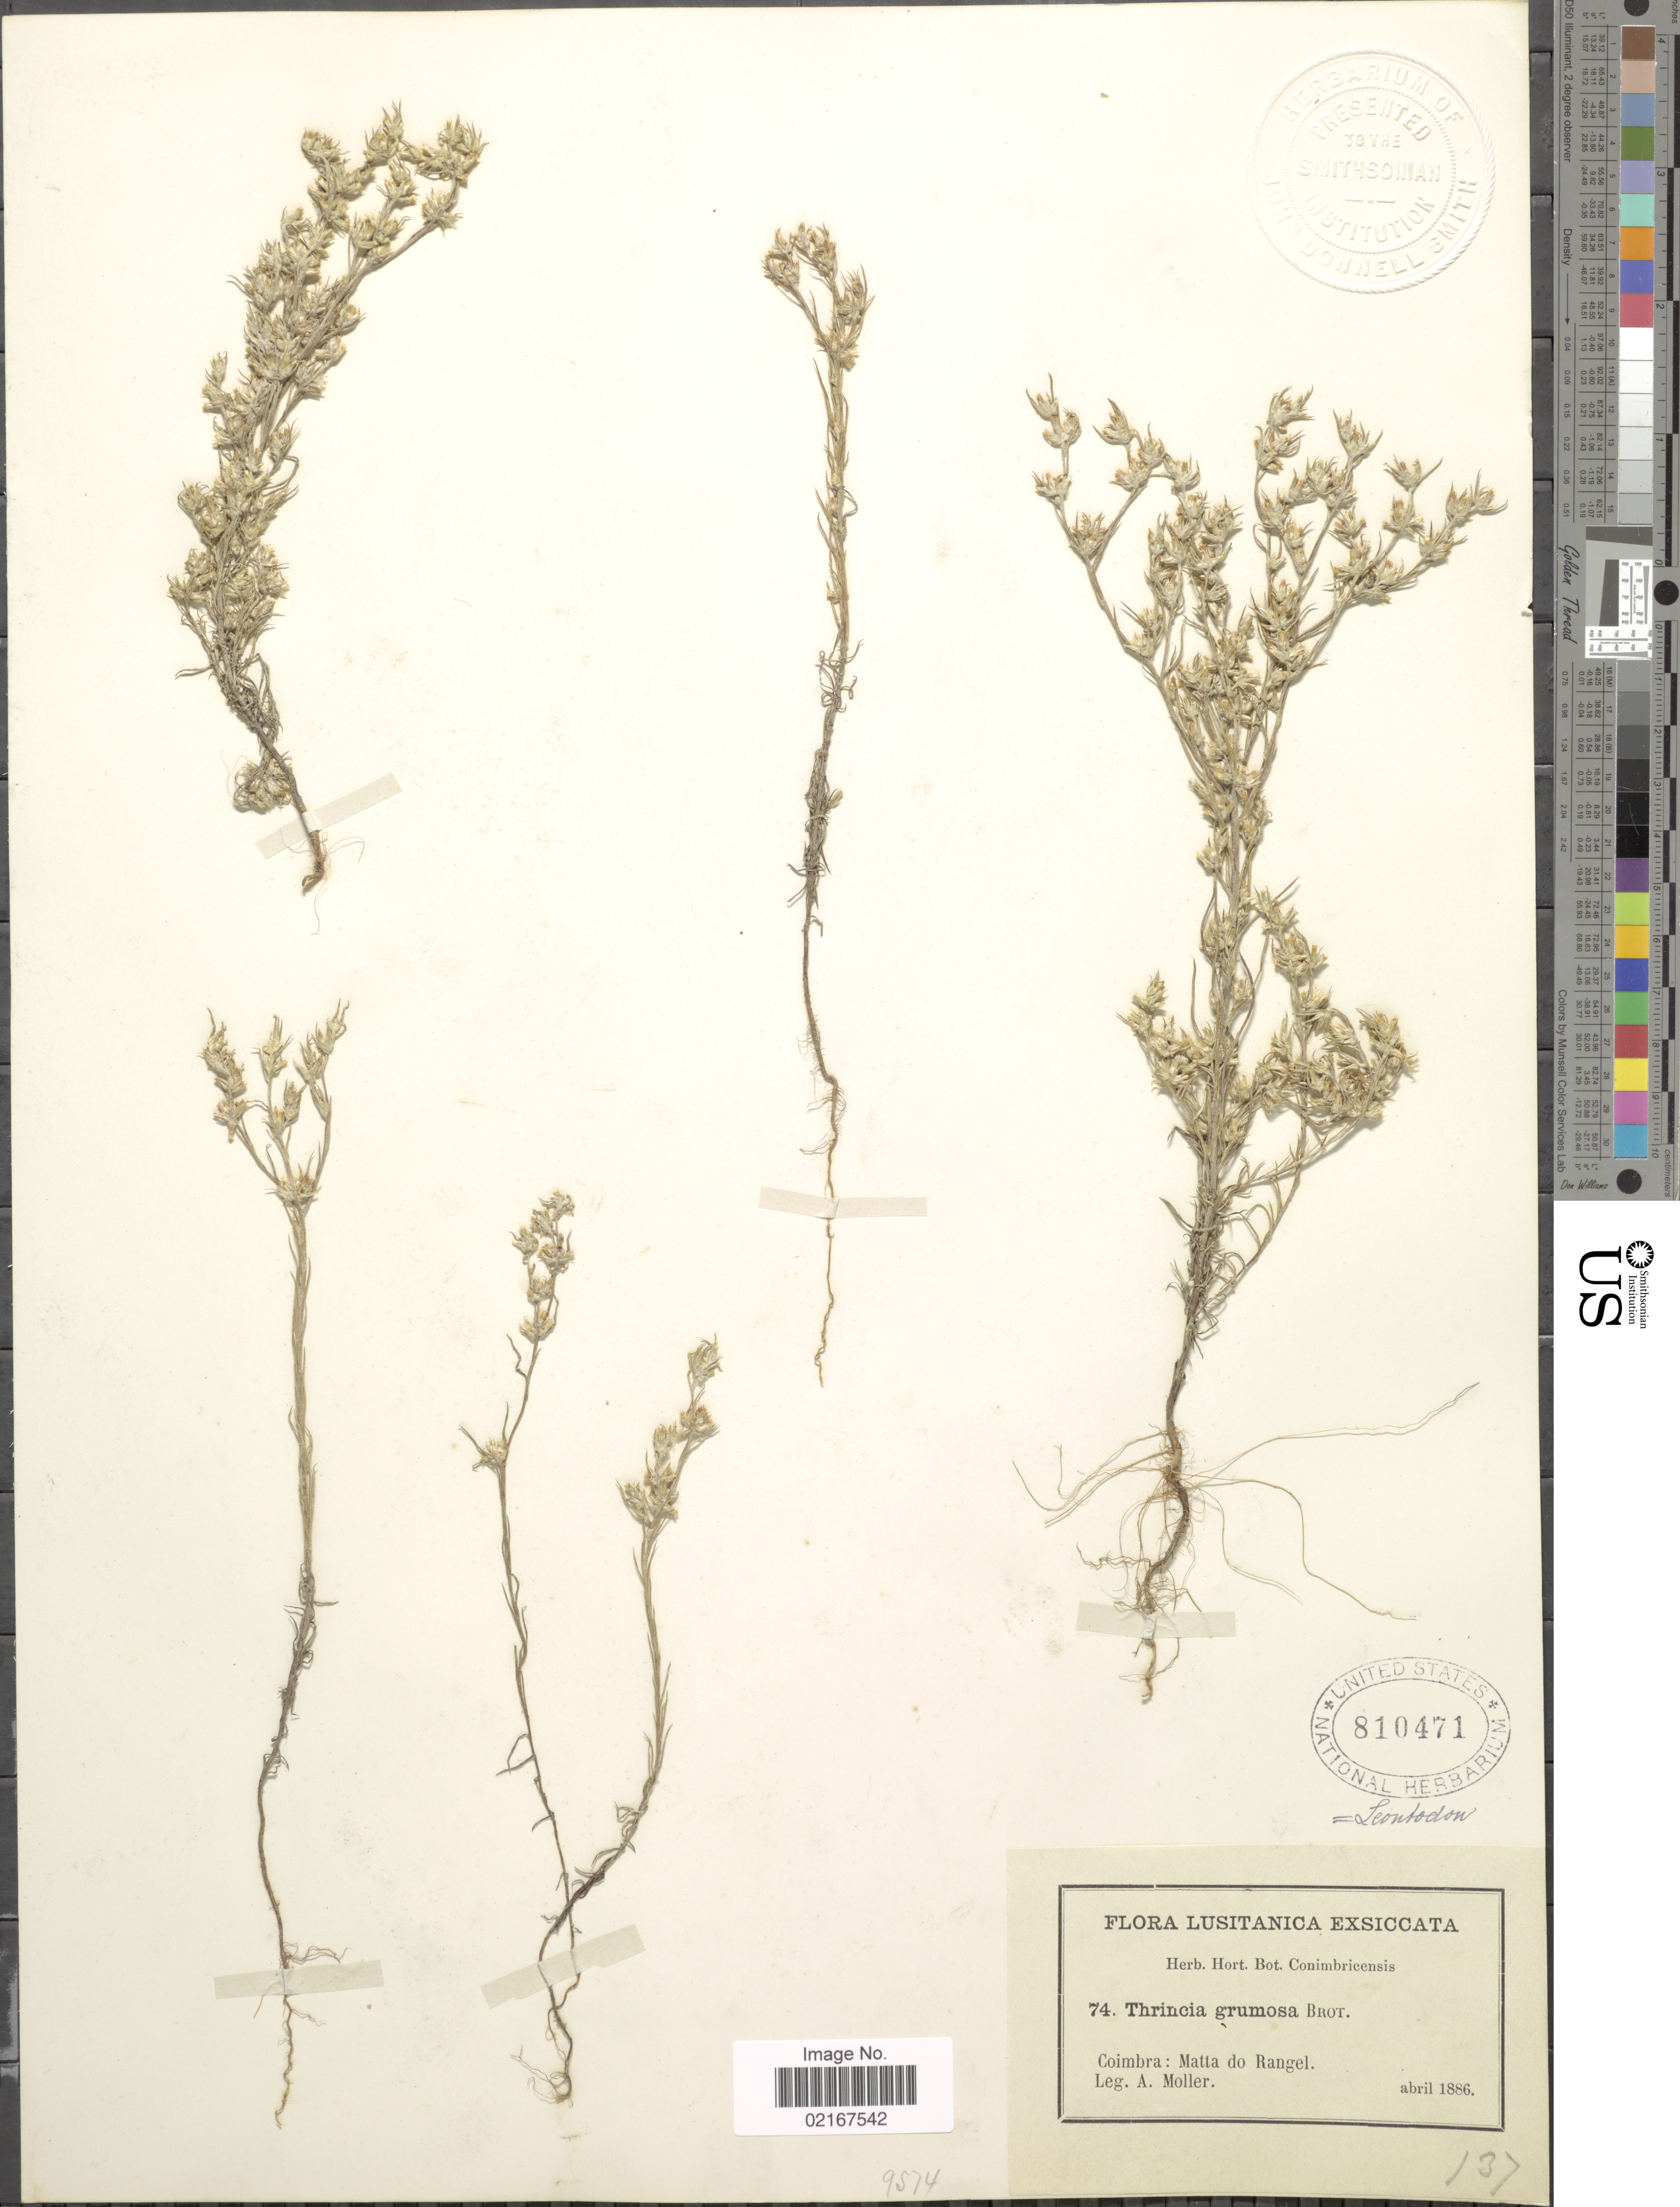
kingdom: Plantae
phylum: Tracheophyta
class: Magnoliopsida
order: Asterales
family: Asteraceae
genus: Leontodon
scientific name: Leontodon tuberosus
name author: L.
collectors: A. Moller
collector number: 74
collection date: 1886-04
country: Portugal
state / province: Coimbra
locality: Lusitanica, Matta do Rangel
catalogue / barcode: US 810471